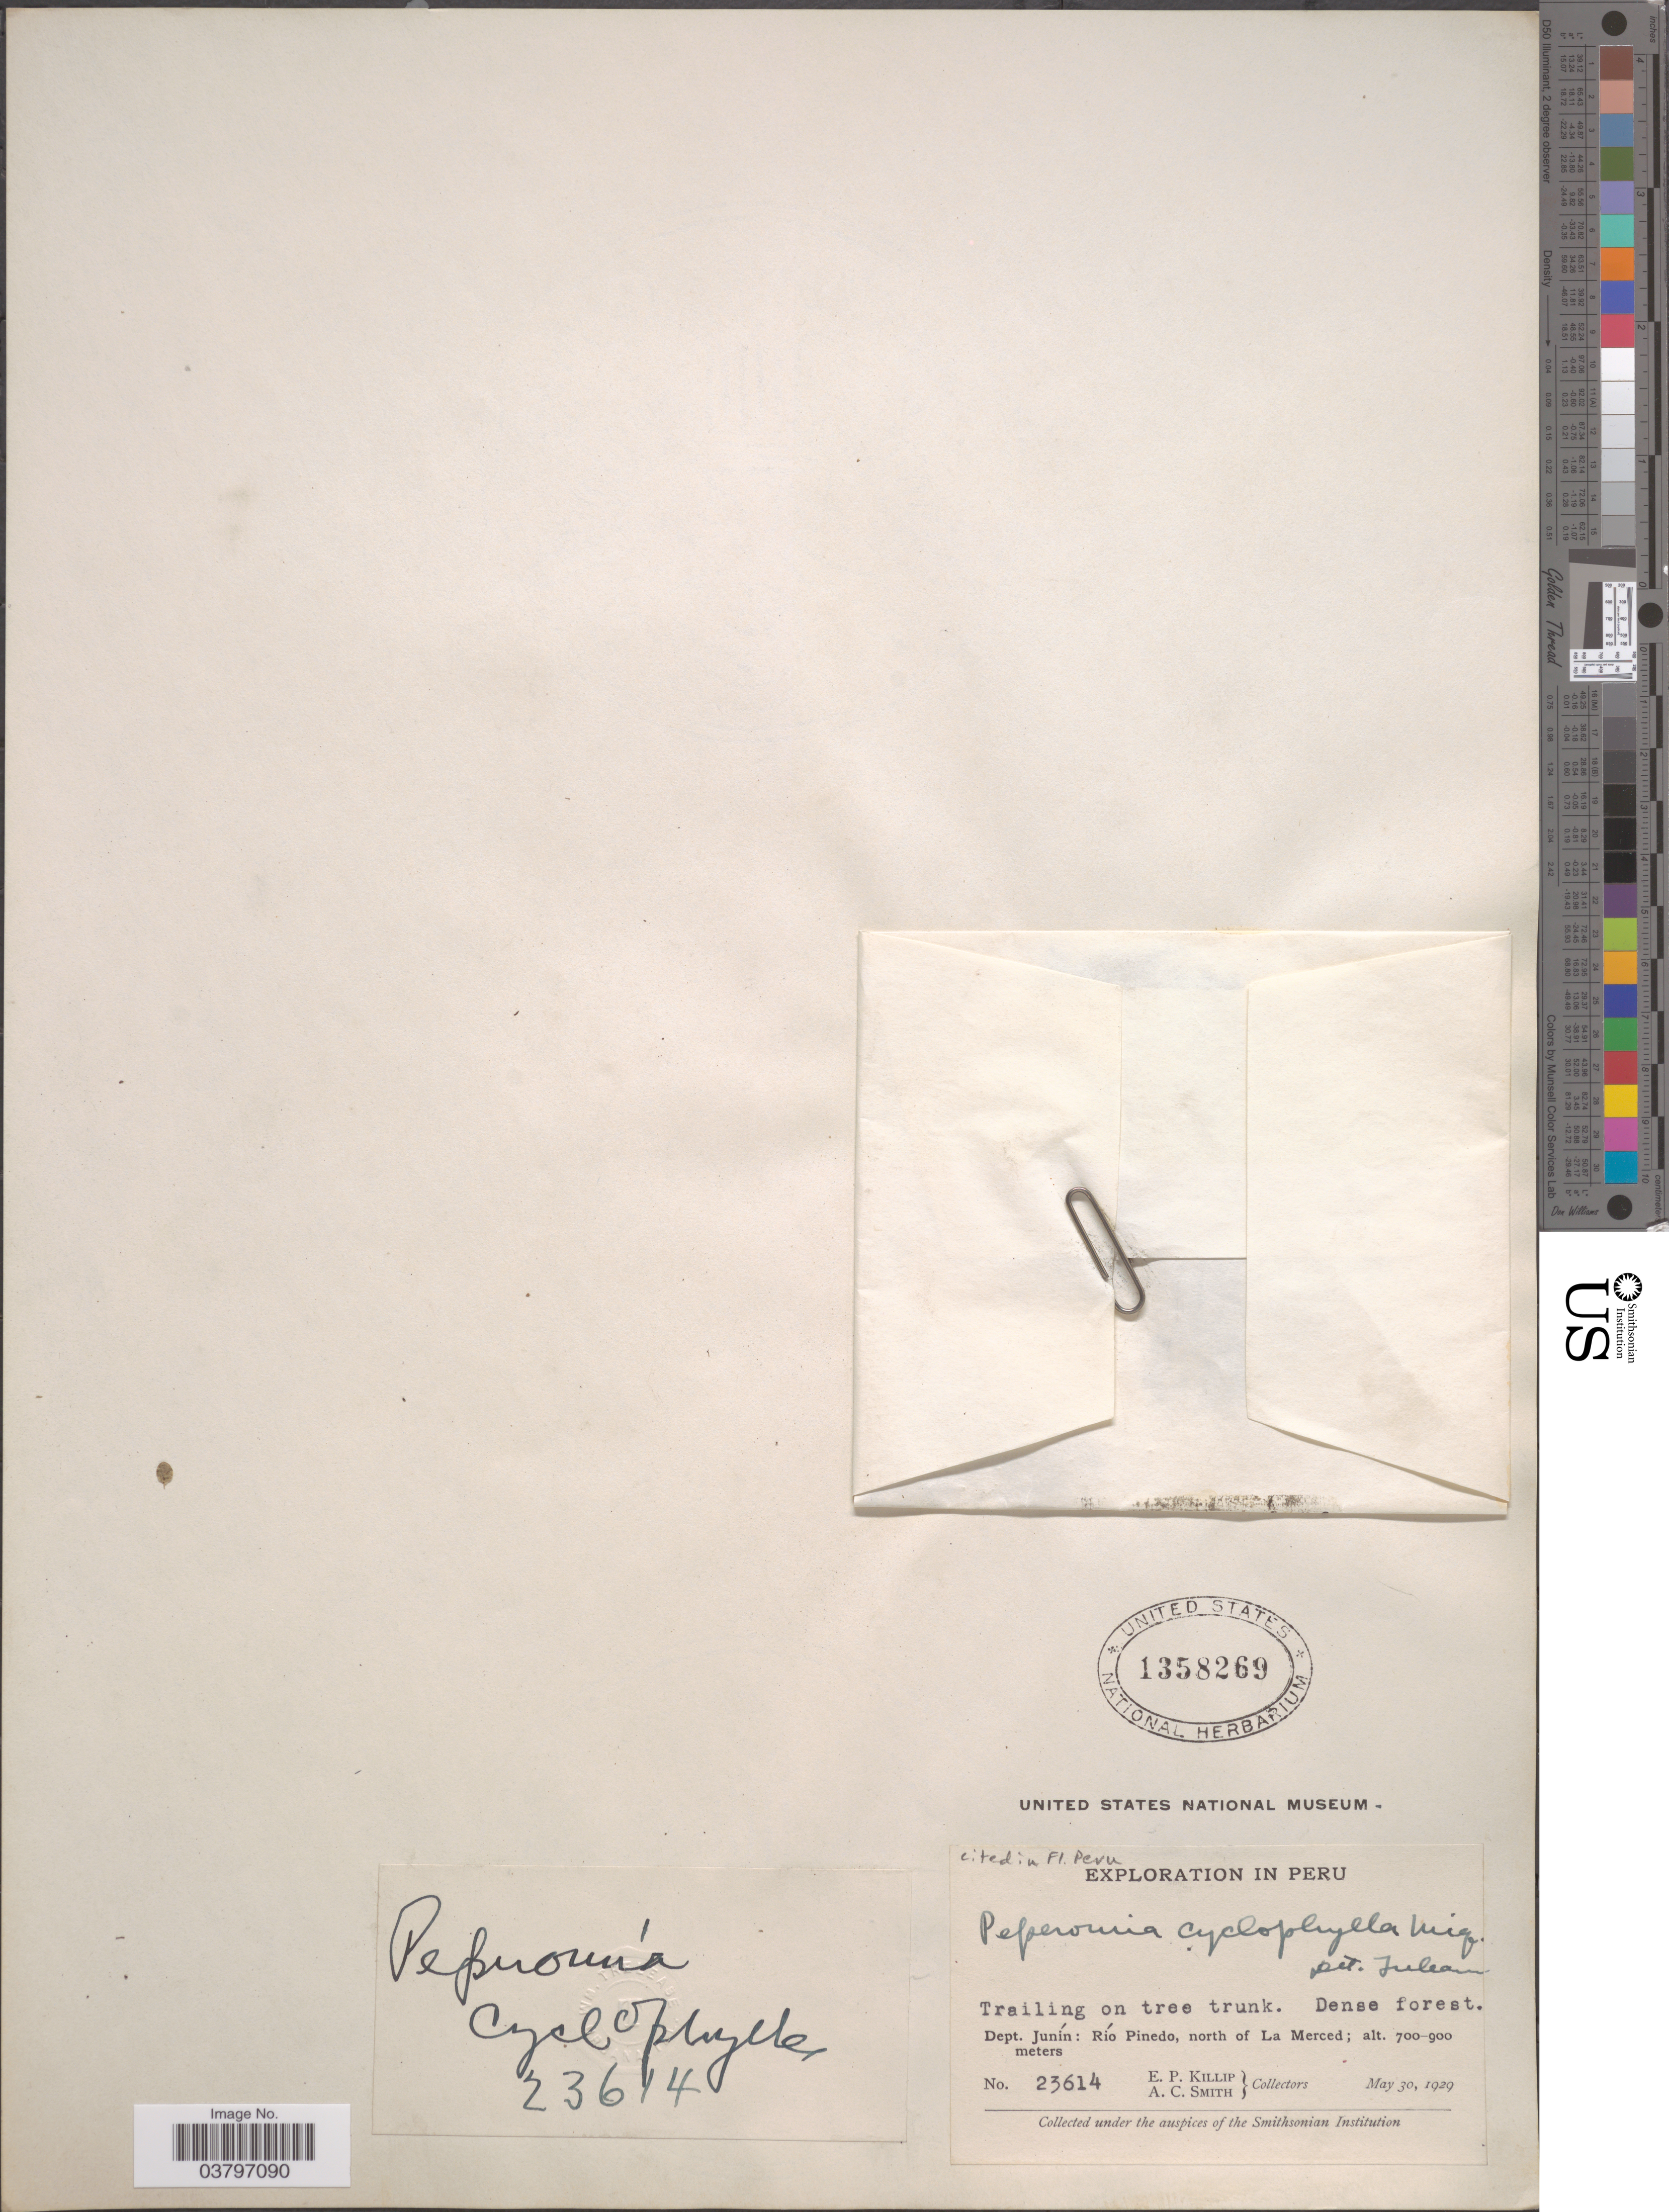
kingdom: Plantae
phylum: Tracheophyta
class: Magnoliopsida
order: Piperales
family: Piperaceae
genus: Peperomia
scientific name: Peperomia cyclophylla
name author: Miq.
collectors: E. P. Killip & A. C. Smith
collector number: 23614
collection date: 1929-05-30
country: Peru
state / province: Junín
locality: Dept. Junín: Río Pinedo, north of La Merced.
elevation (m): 700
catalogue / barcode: US 1358269